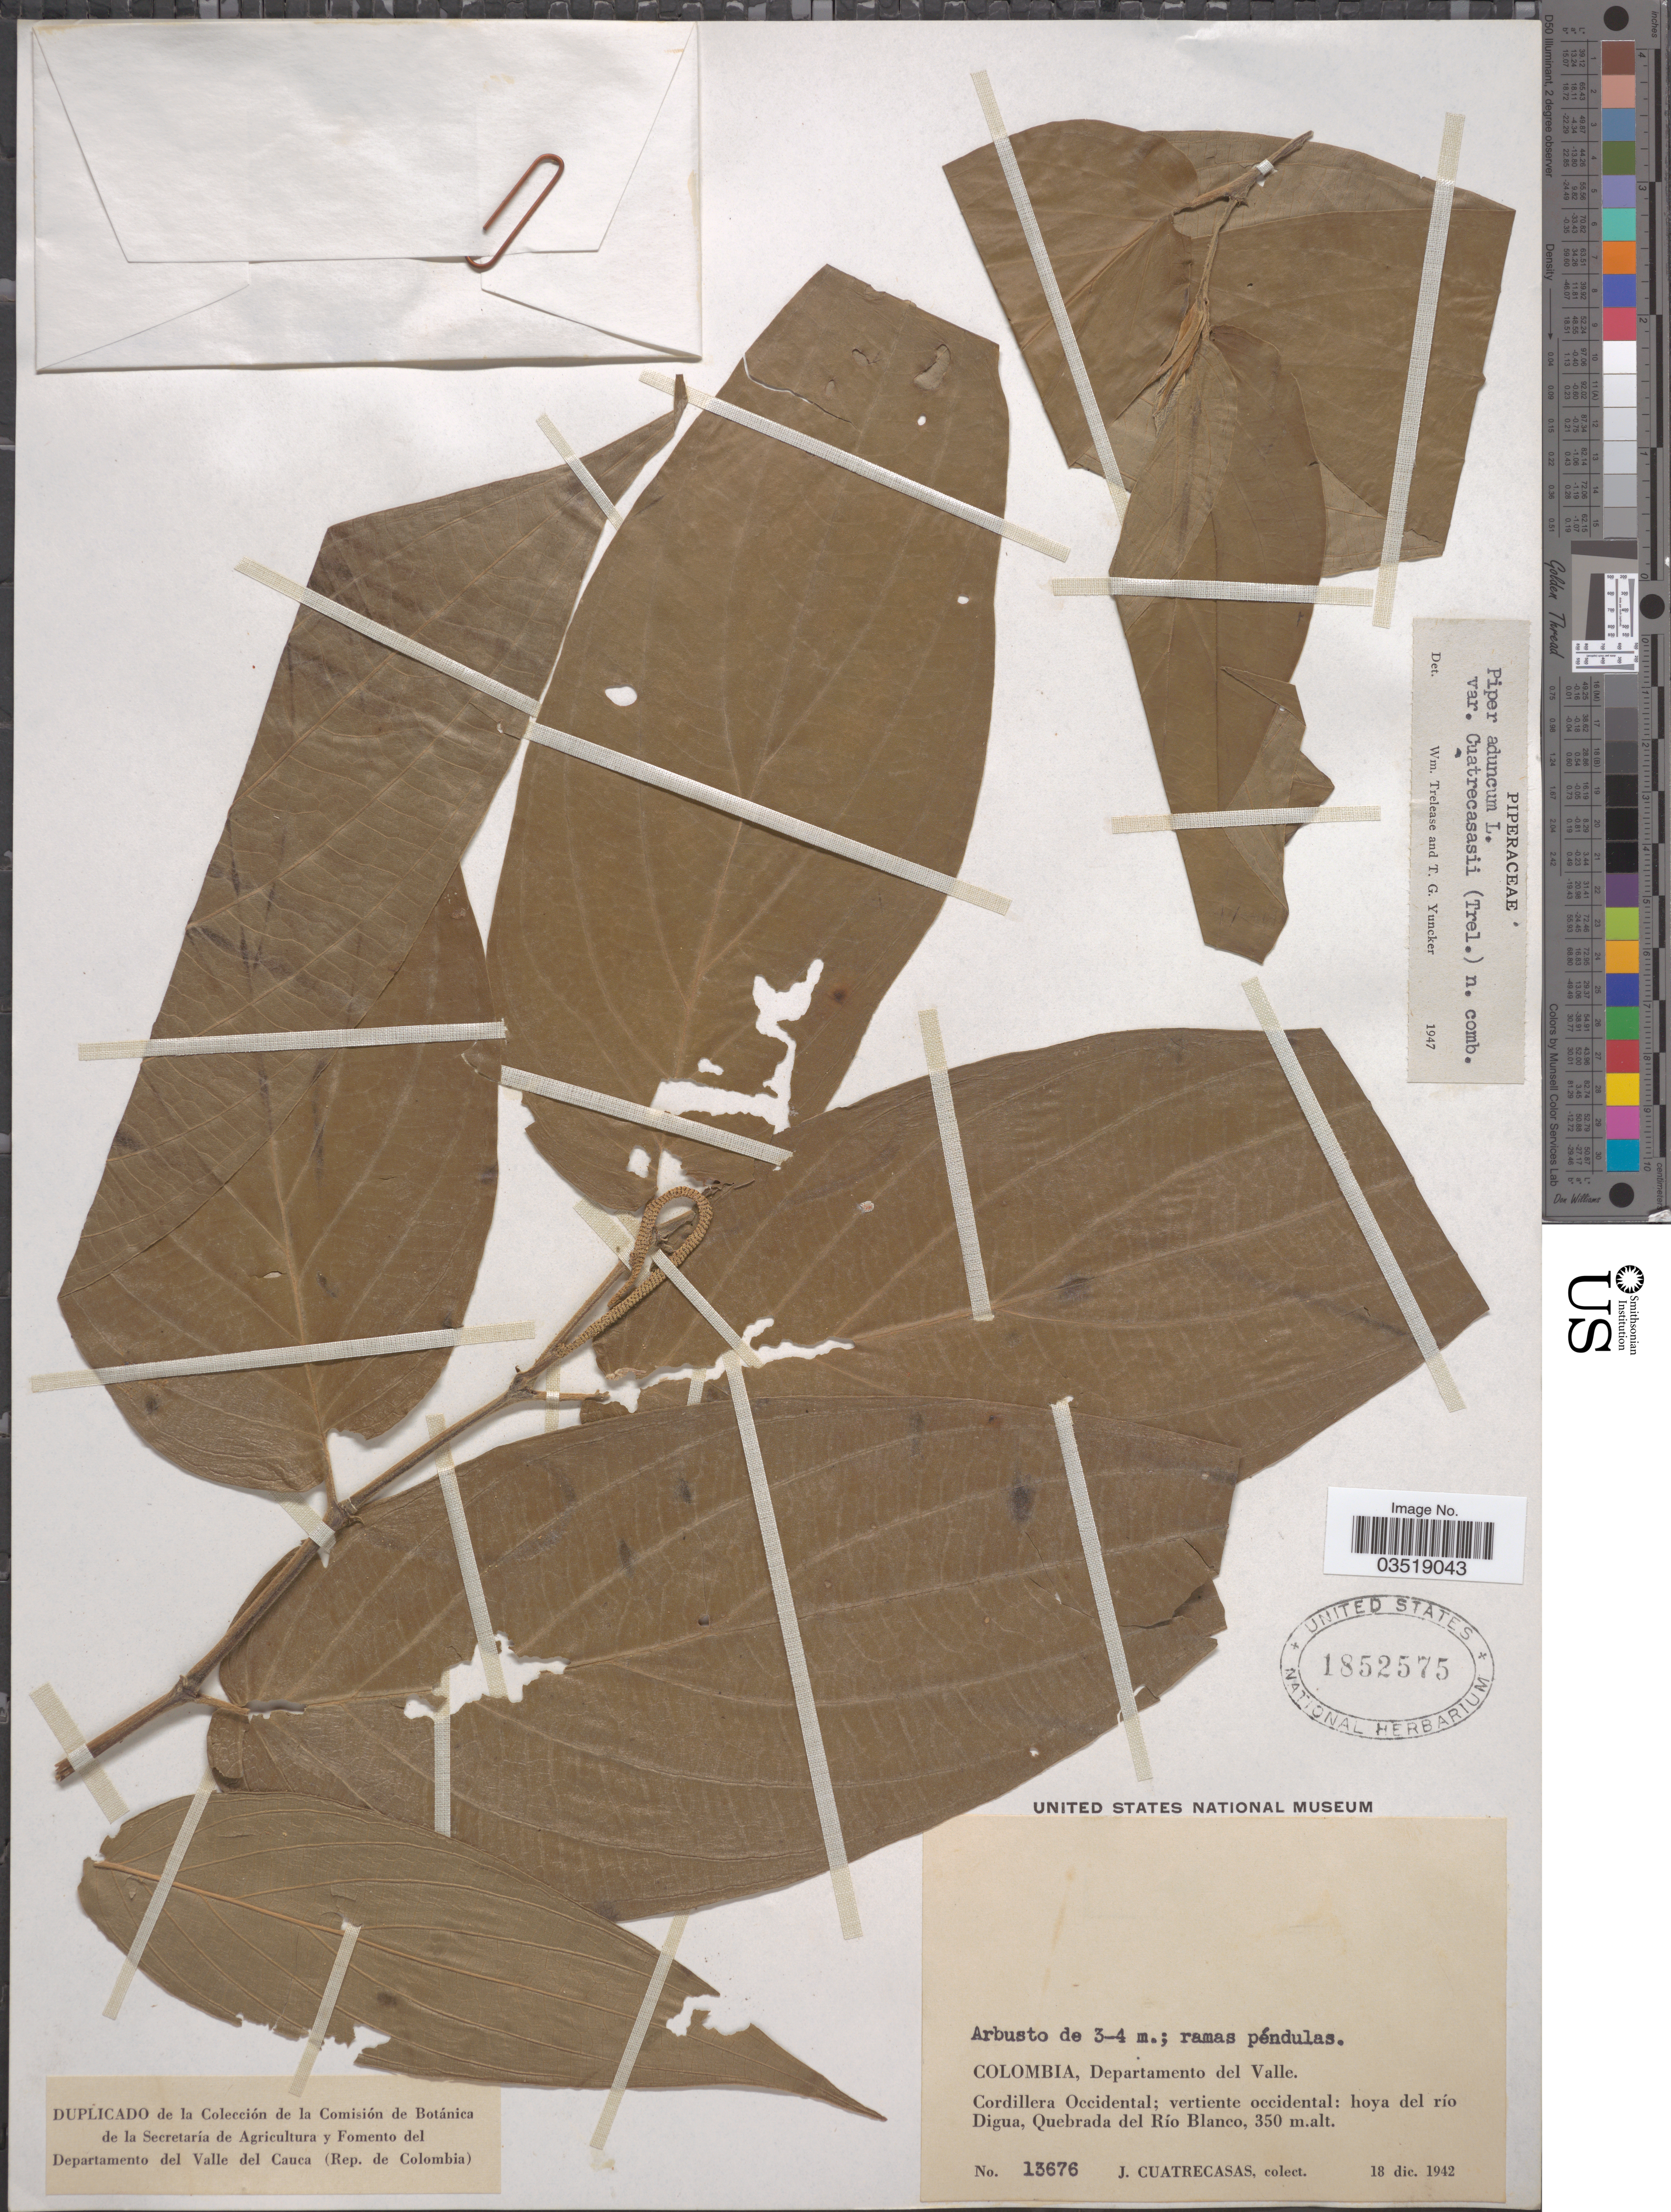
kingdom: Plantae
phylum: Tracheophyta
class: Magnoliopsida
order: Piperales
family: Piperaceae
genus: Piper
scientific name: Piper aduncum var. cordulatum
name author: L.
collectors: J. Cuatrecasas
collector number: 13676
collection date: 1942-12-18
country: Colombia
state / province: Valle del Cauca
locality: Departamento del Valle. Cordillera Occidental; vertiente occidental: hoya del río Digua, Quebrada del Río Blanco.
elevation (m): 350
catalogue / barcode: US 1852575